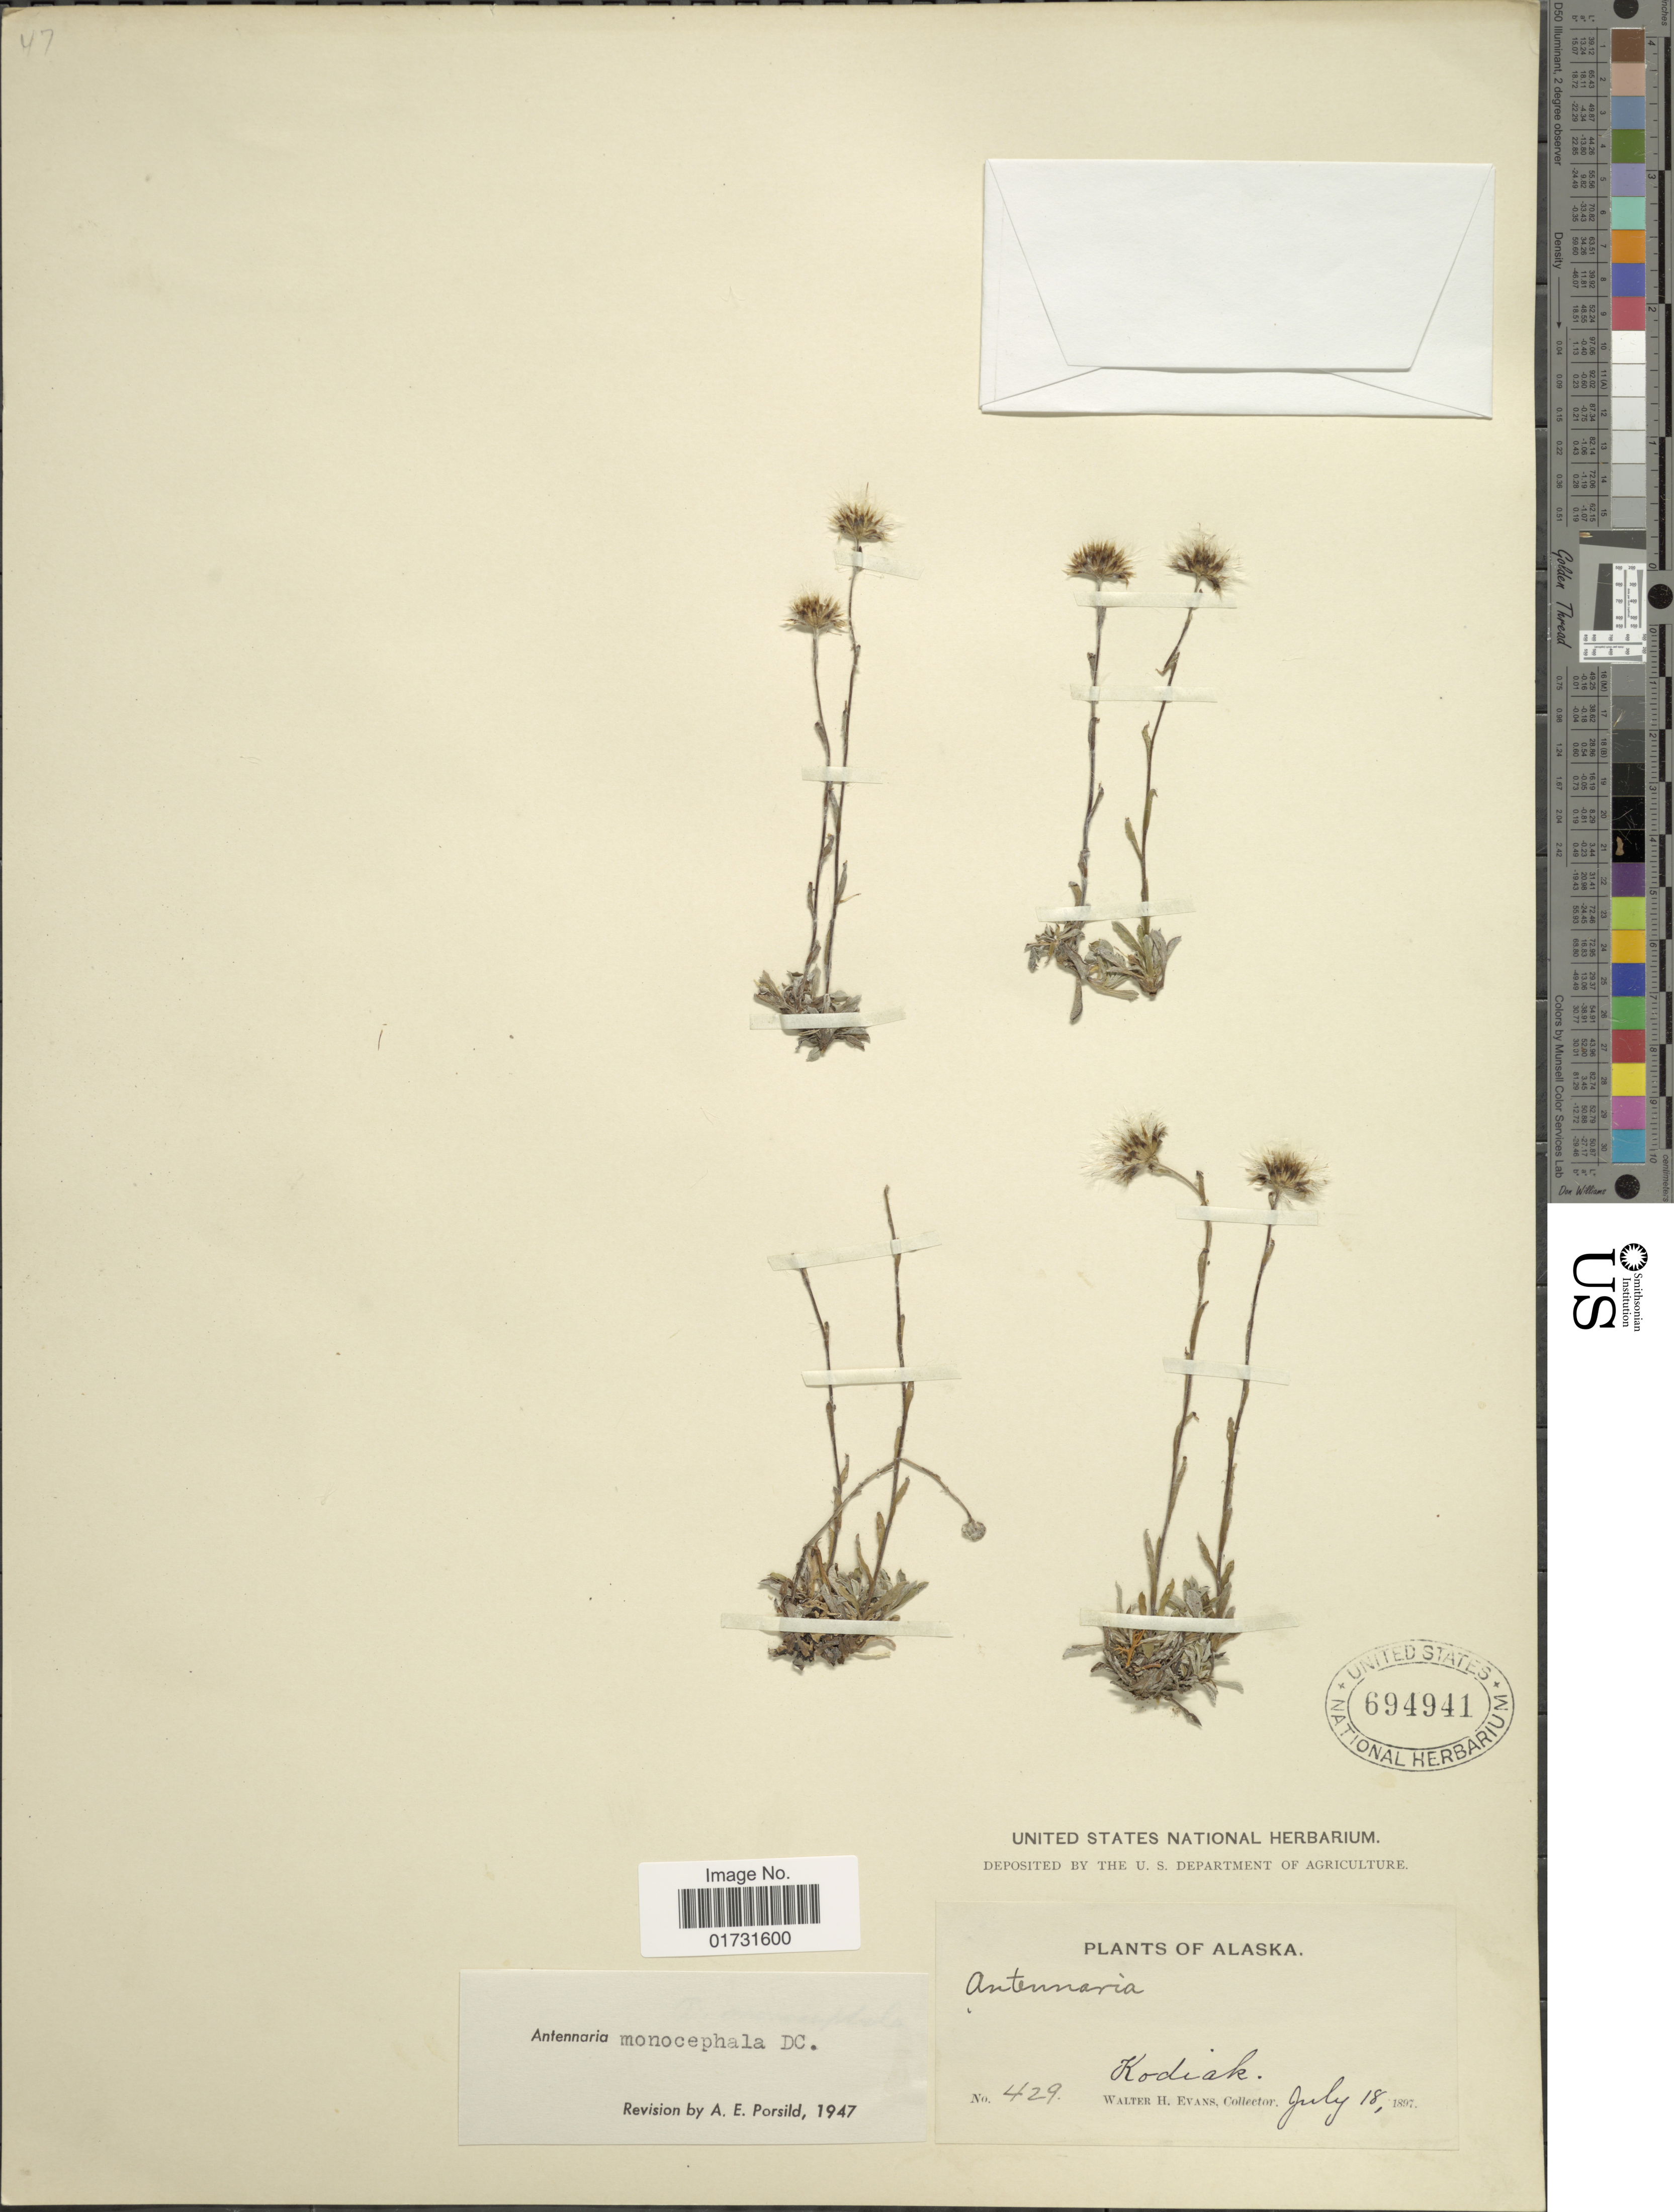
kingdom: Plantae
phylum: Tracheophyta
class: Magnoliopsida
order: Asterales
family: Asteraceae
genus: Antennaria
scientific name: Antennaria monocephala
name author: DC.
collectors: W. H. Evans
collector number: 429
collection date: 1897-07-18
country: United States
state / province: Alaska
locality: Kodiak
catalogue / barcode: US 694941